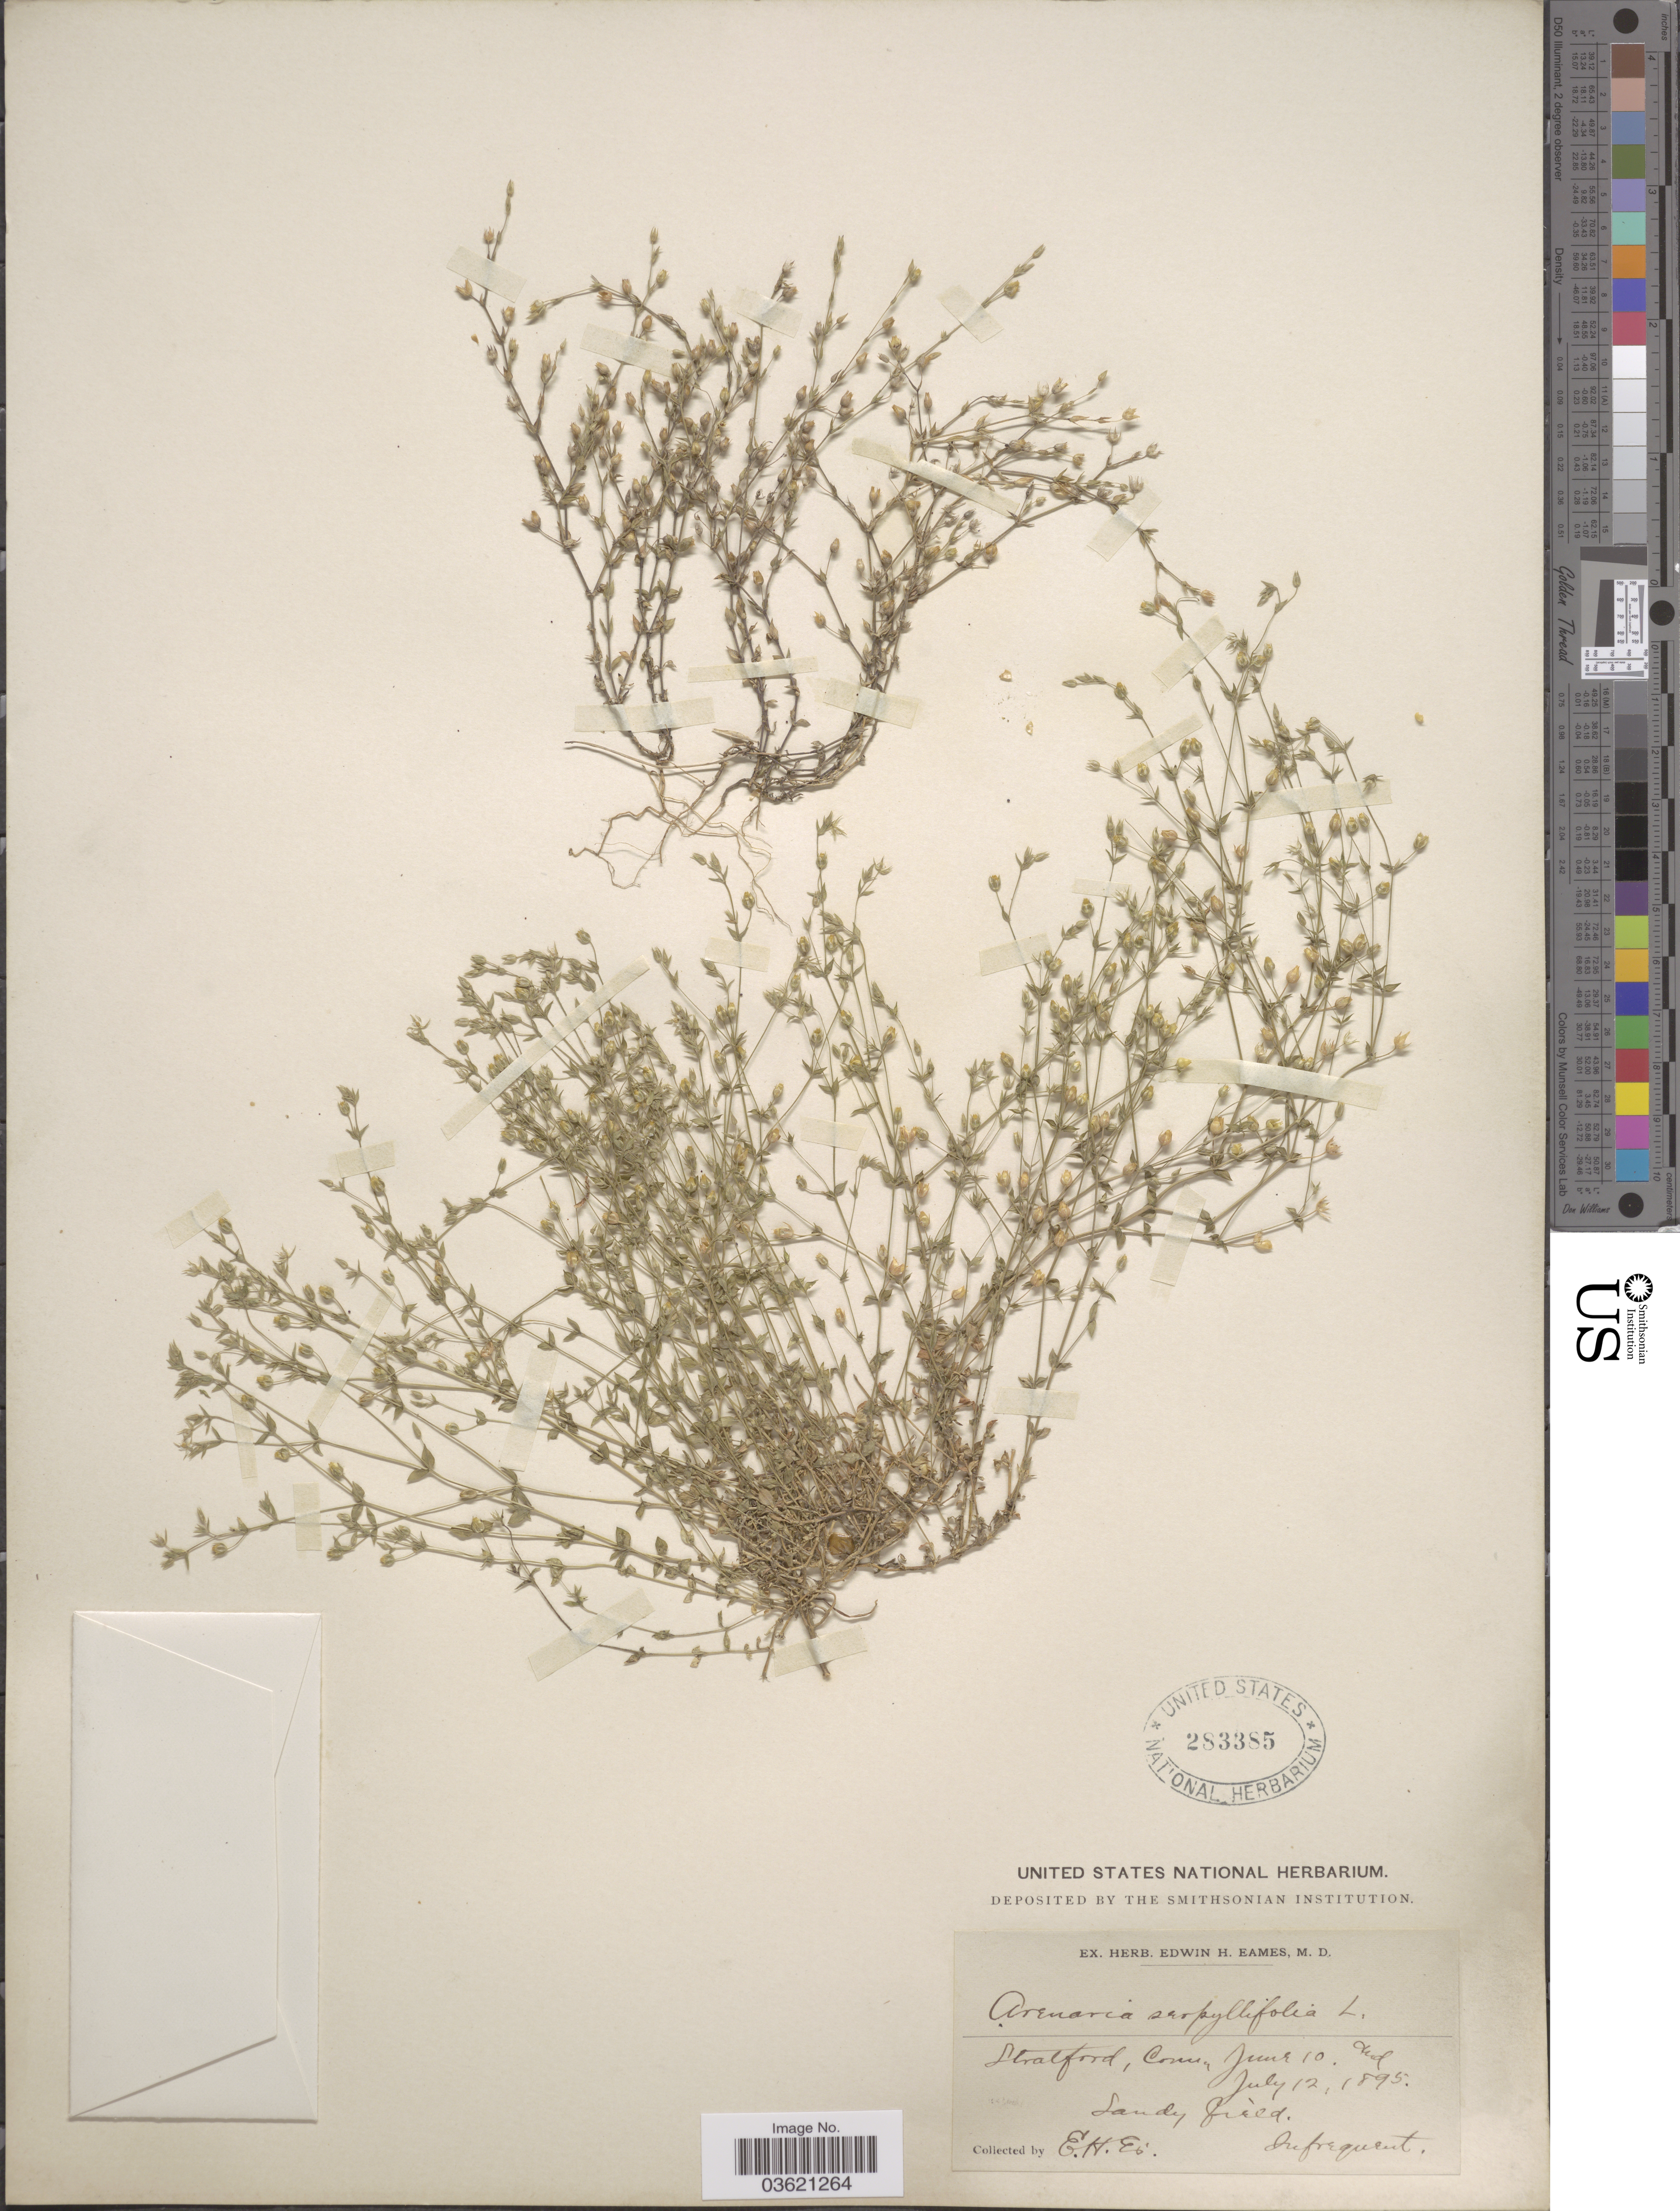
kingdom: Plantae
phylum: Tracheophyta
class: Magnoliopsida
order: Caryophyllales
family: Caryophyllaceae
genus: Arenaria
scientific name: Arenaria serpyllifolia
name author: L.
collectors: E. H. Eames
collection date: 1895-06-10/1895-07-12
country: United States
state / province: Connecticut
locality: Stratford.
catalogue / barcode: US 283385